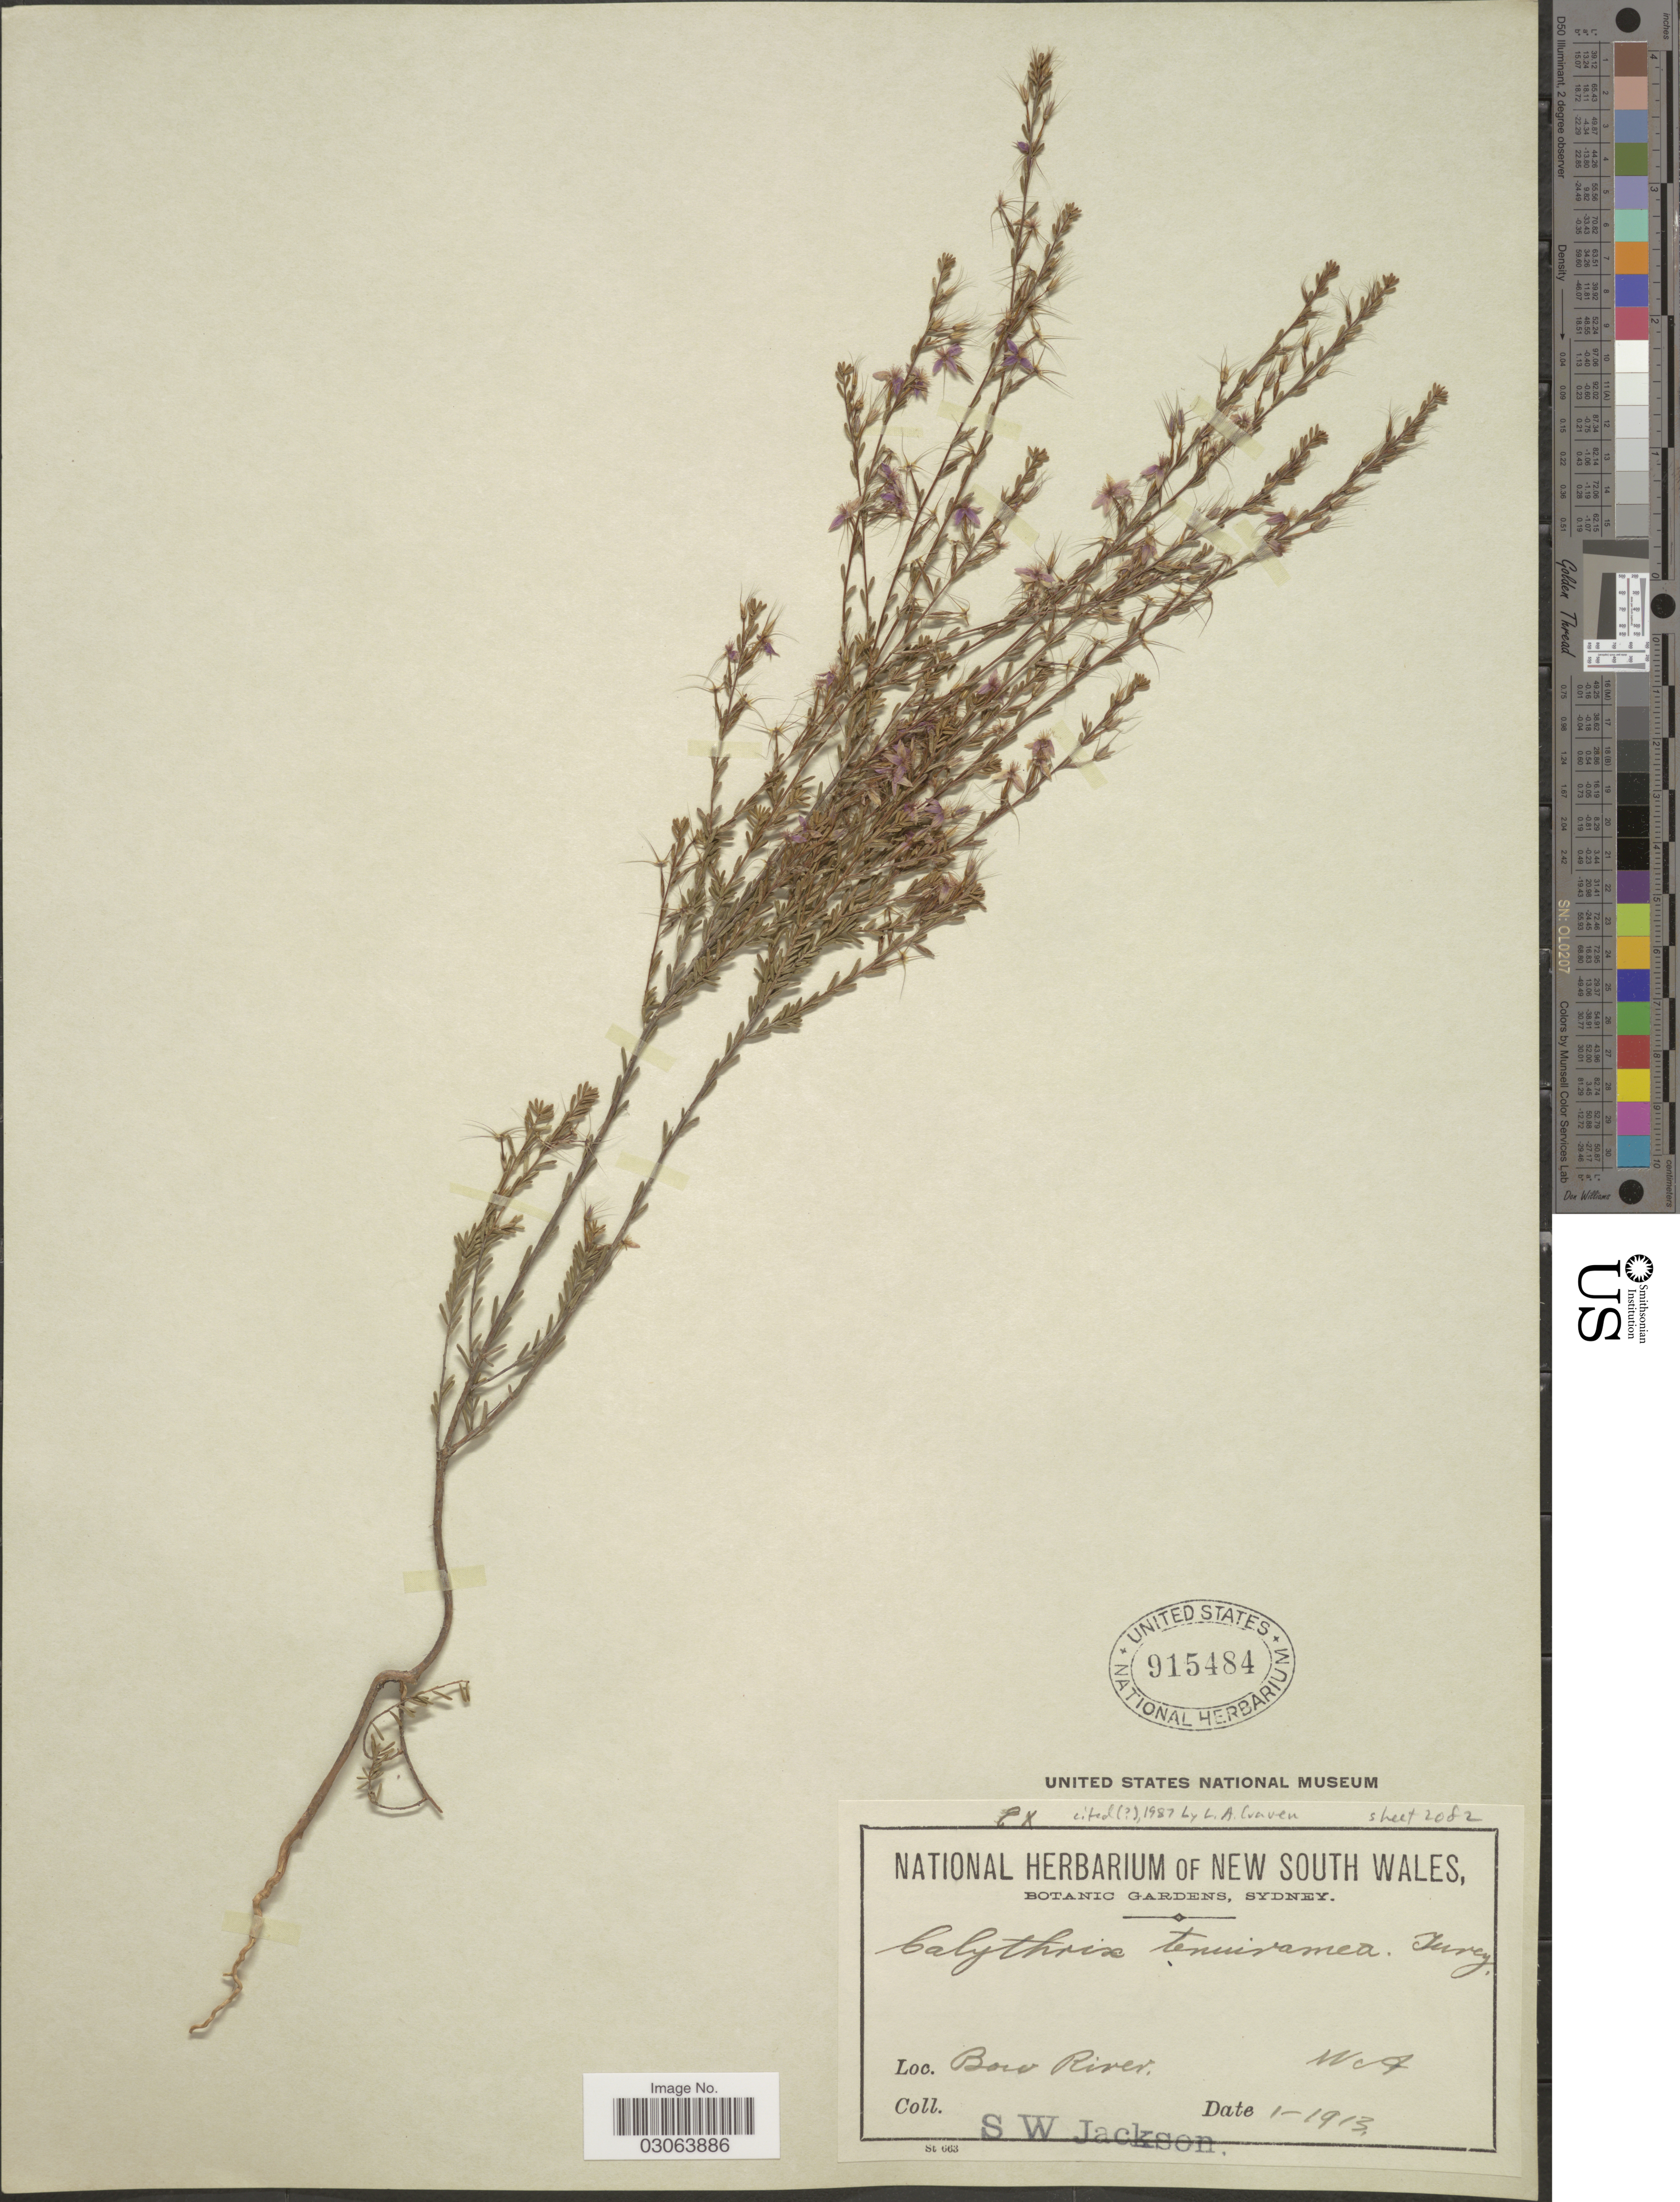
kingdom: Plantae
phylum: Tracheophyta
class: Magnoliopsida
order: Myrtales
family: Myrtaceae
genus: Calytrix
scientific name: Calytrix tenuiramea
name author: (Turcz.) Benth.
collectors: Jackson, S. W.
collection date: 1913-01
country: Australia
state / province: Western Australia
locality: Bow River.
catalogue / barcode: US 915484